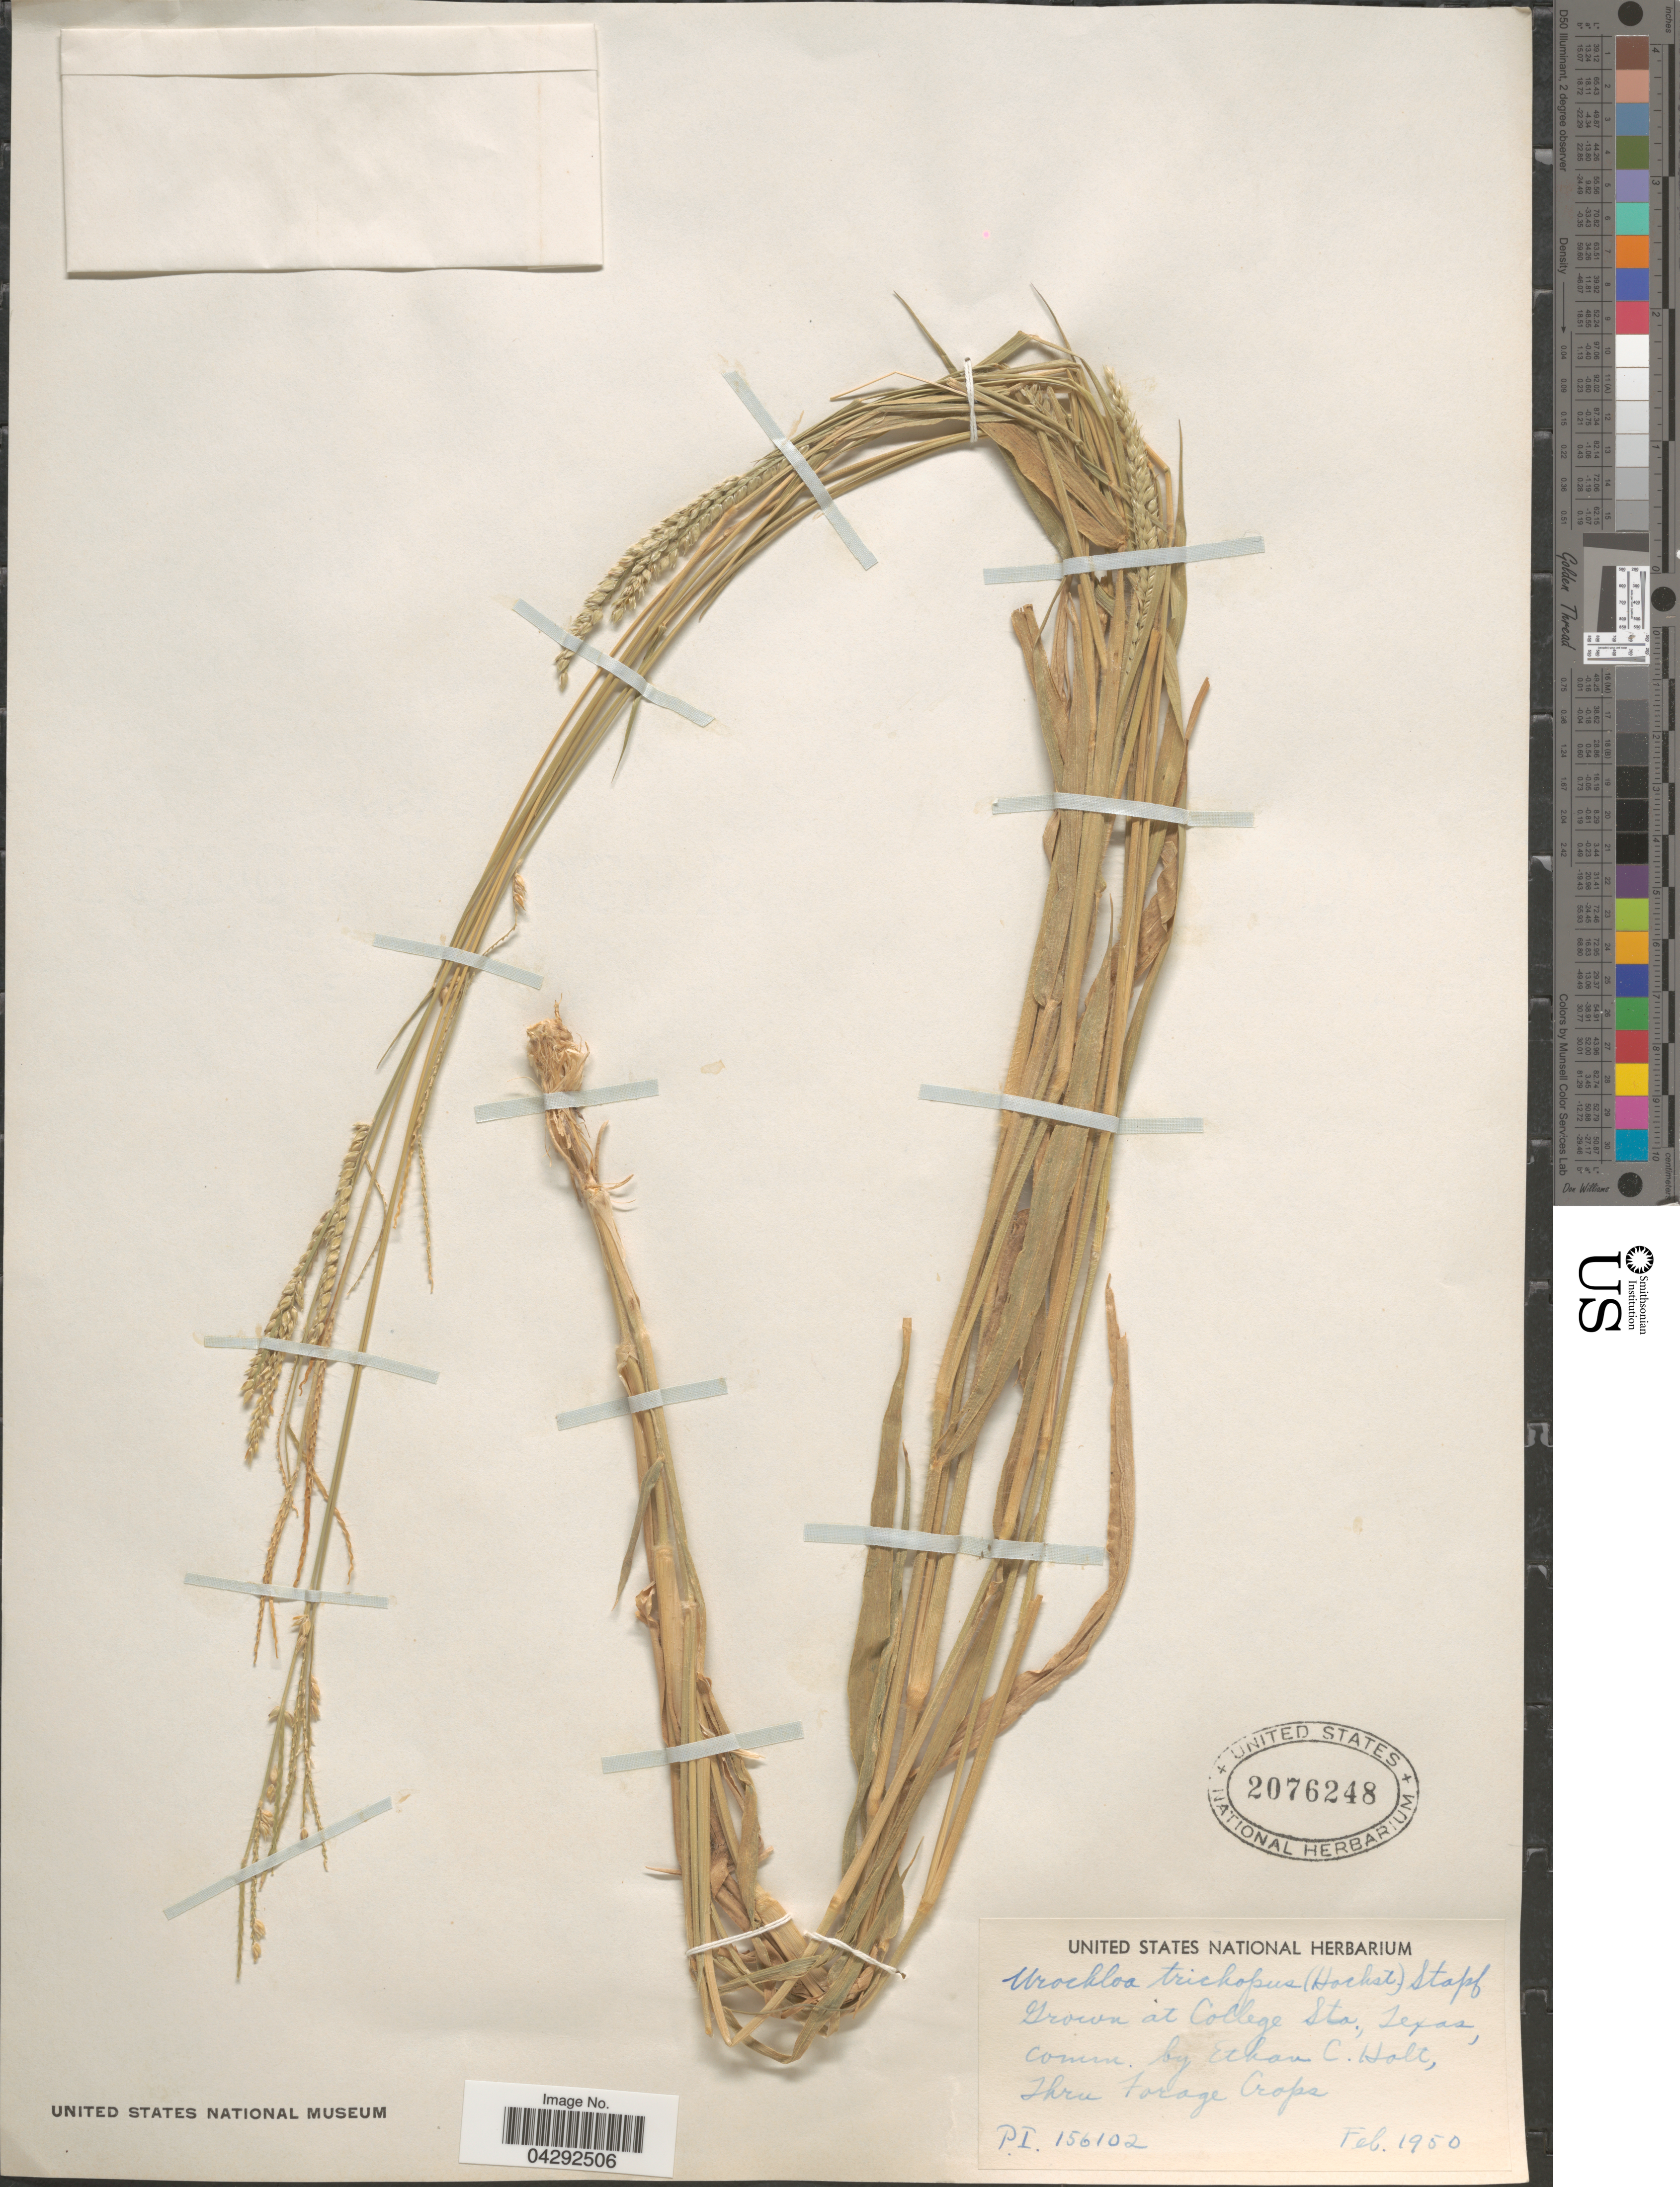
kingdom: Plantae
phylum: Tracheophyta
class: Liliopsida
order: Poales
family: Poaceae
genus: Urochloa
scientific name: Urochloa trichopus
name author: (Hochst.) Stapf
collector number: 156102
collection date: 1950-02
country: United States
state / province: Texas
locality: Grown at College Sta.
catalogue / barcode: US 2076248